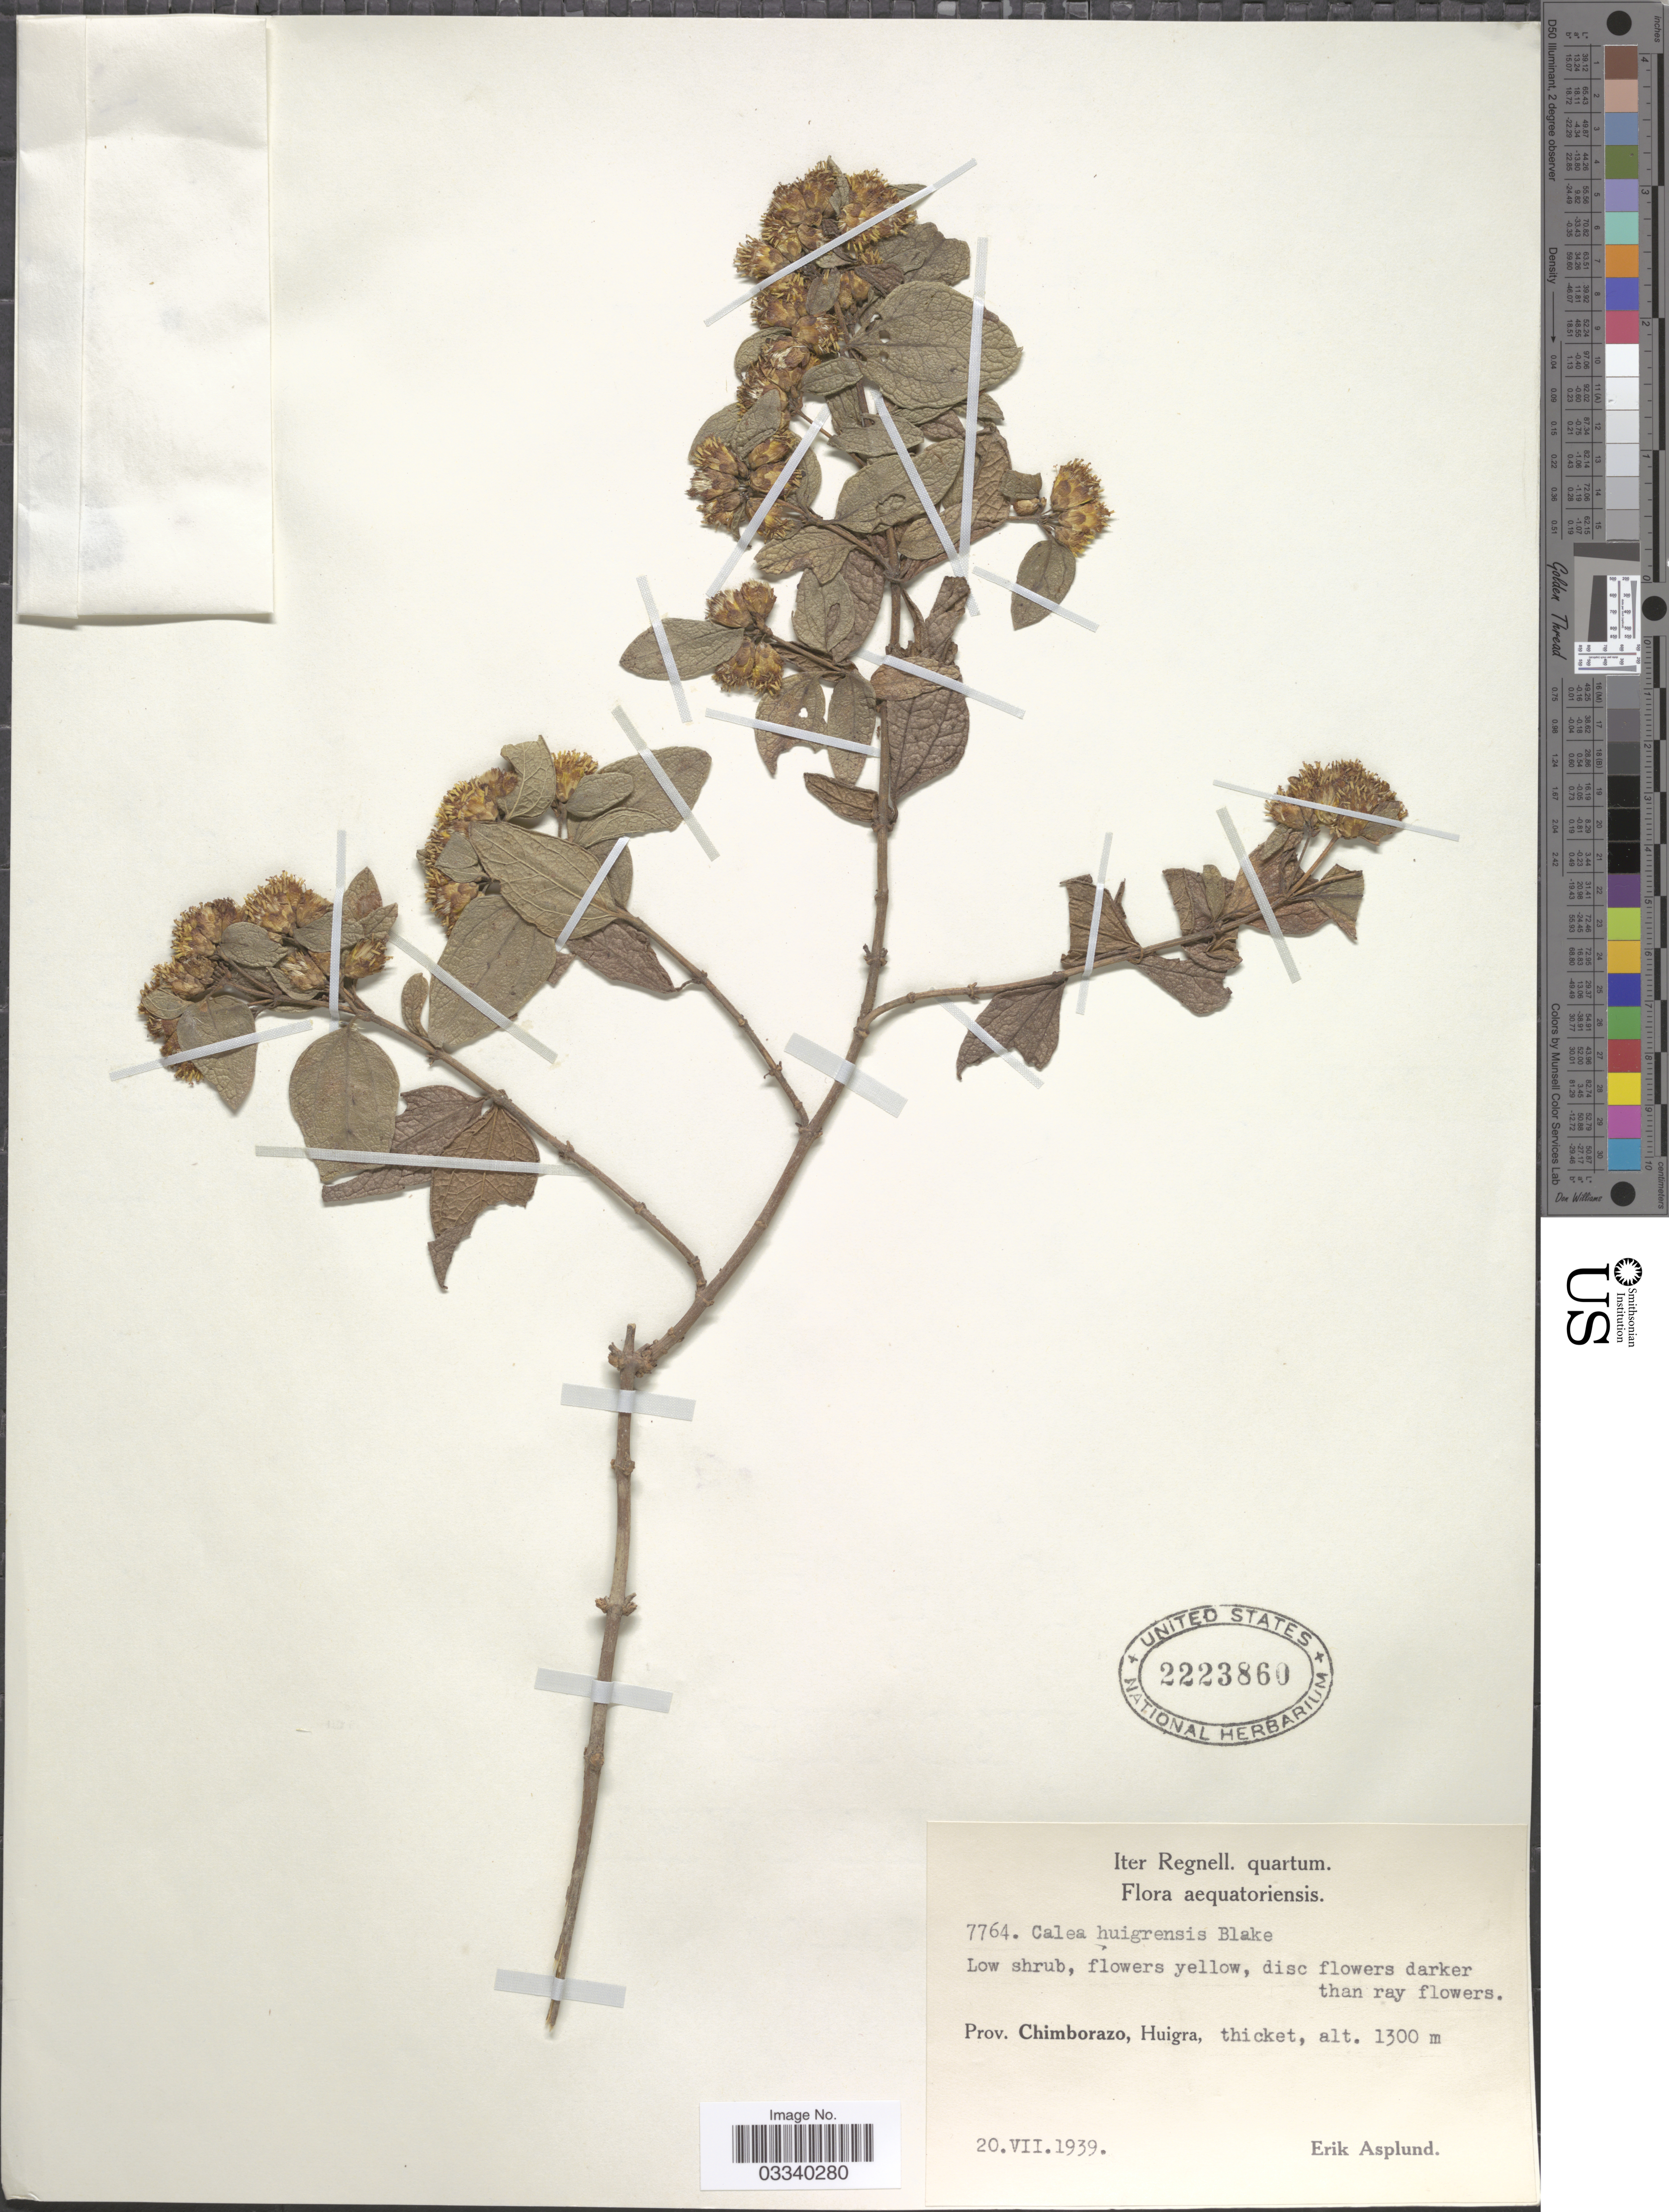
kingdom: Plantae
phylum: Tracheophyta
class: Magnoliopsida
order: Asterales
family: Asteraceae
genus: Calea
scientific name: Calea huigrensis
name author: S.F. Blake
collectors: E. Asplund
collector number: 7764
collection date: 1939-07-20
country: Ecuador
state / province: Chimborazo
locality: Huigra.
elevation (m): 1300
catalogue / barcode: US 2223860